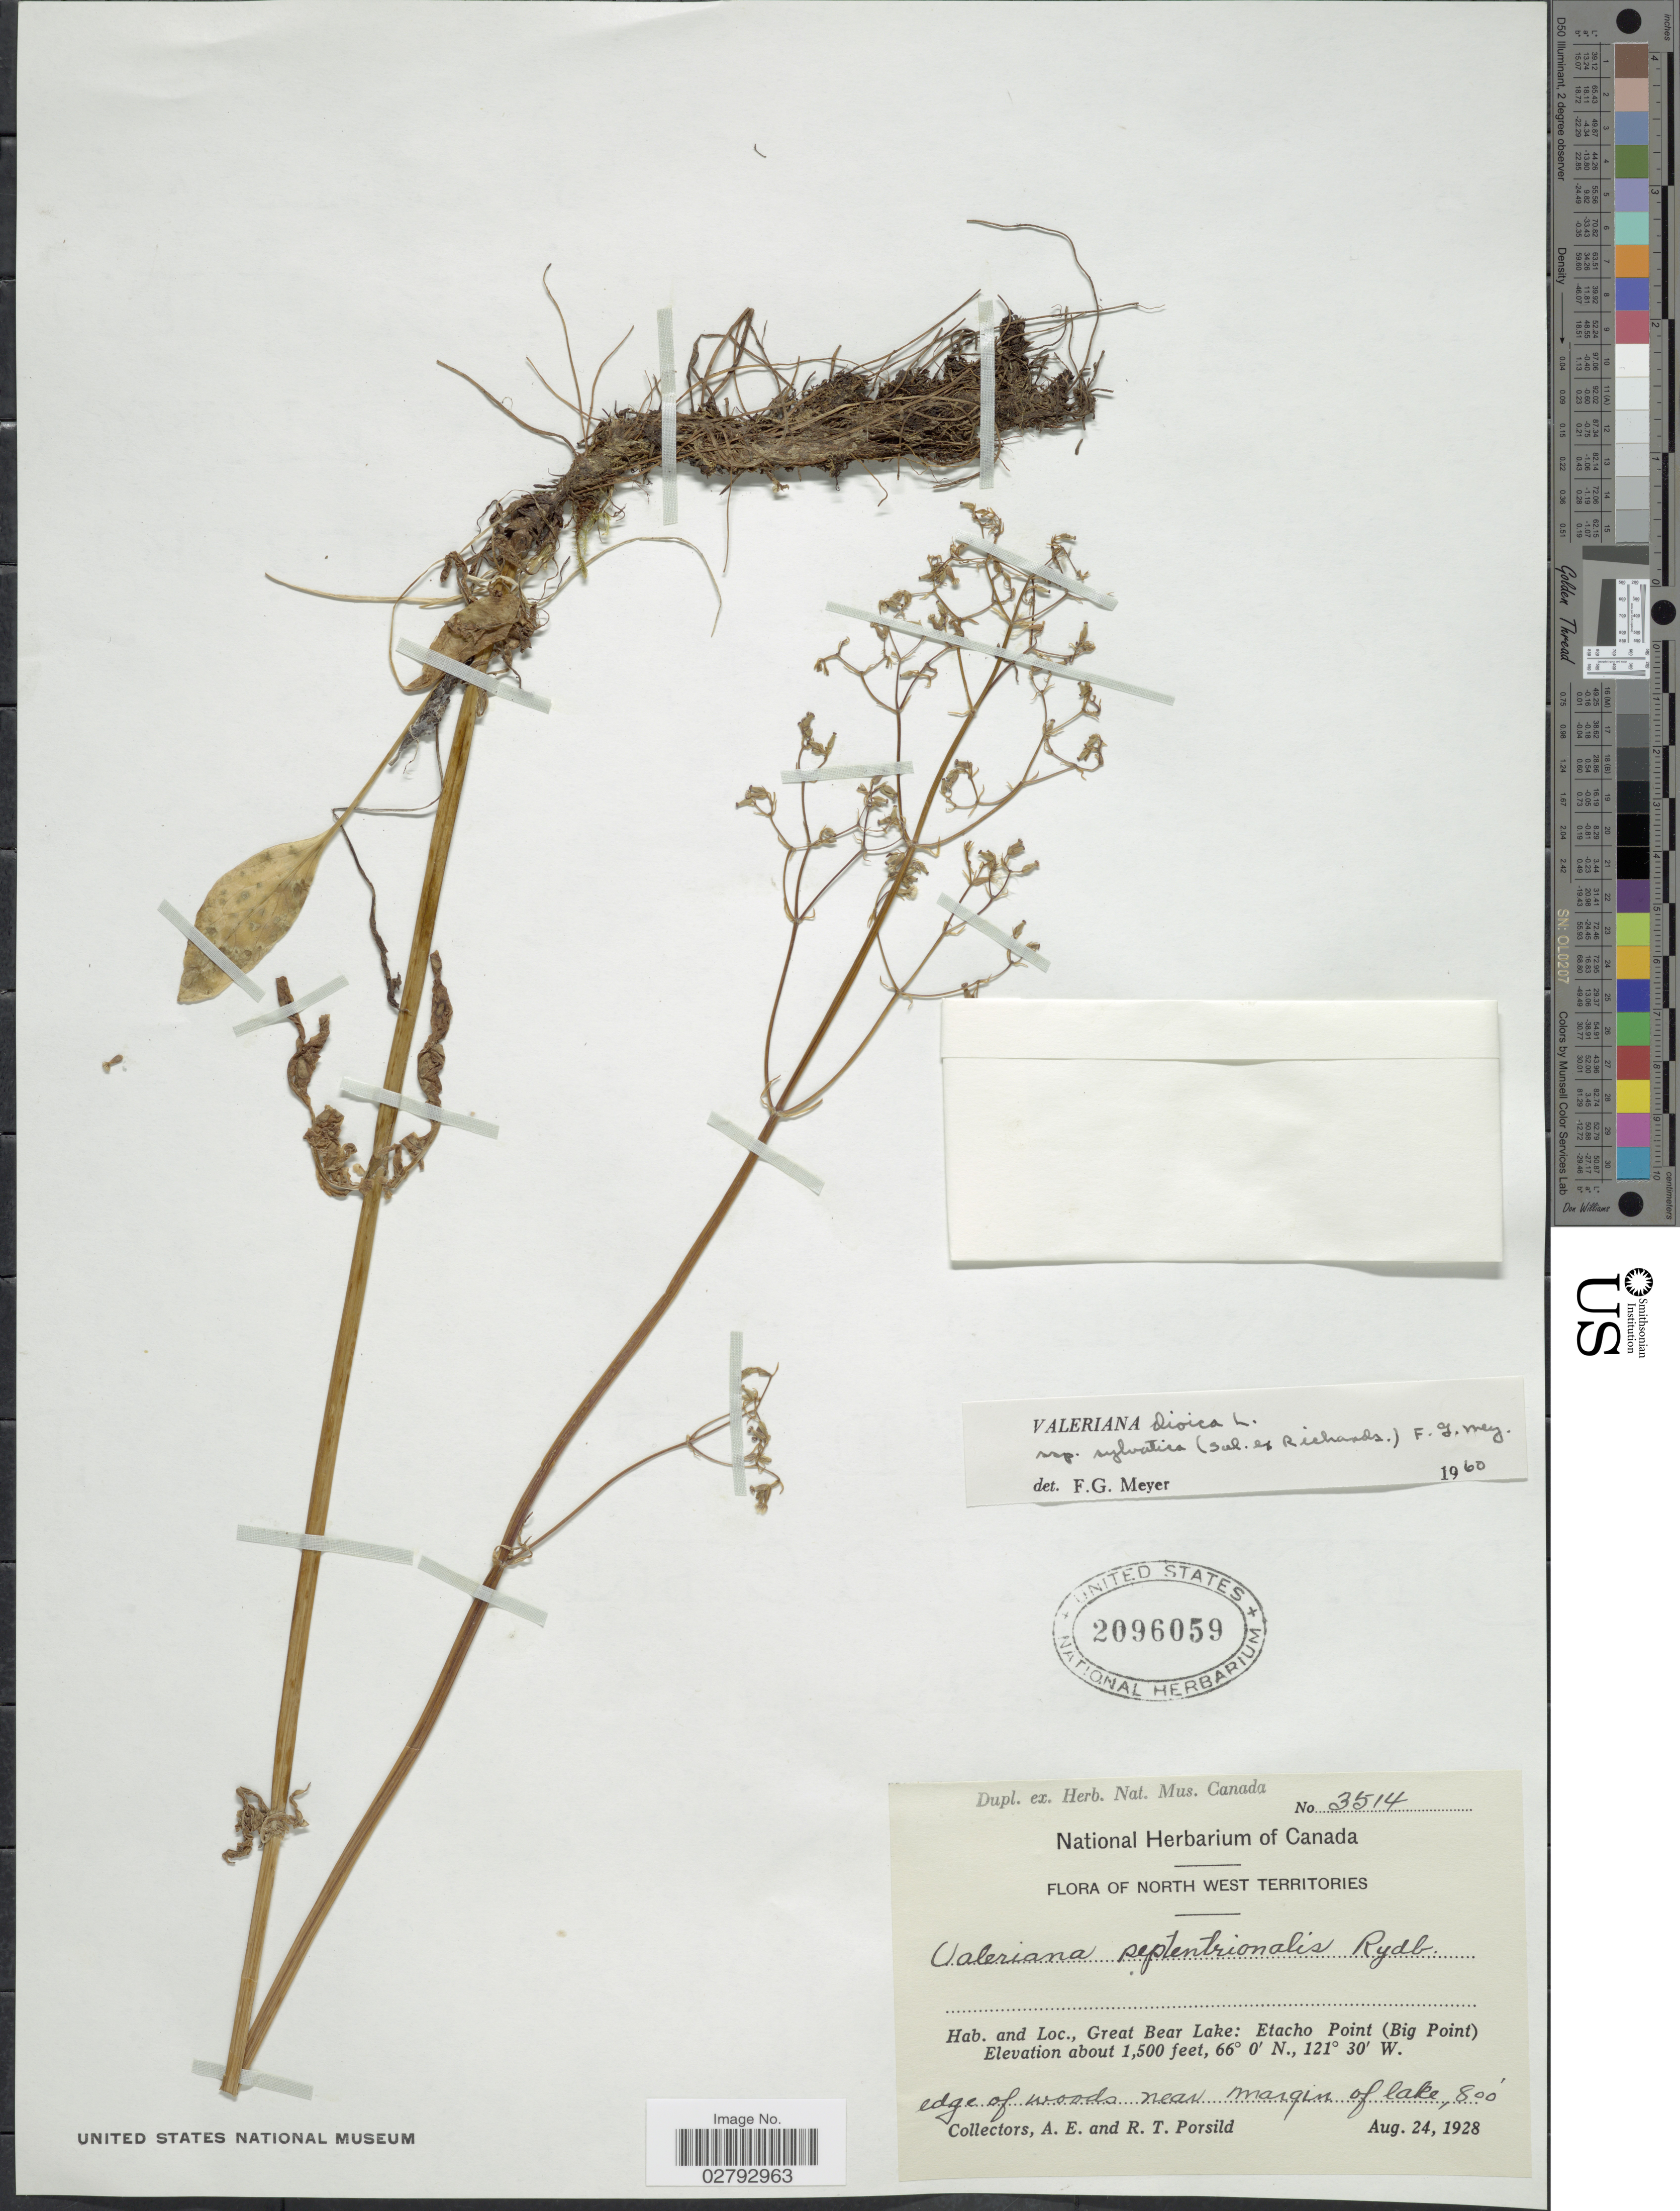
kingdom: Plantae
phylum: Tracheophyta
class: Magnoliopsida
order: Dipsacales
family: Caprifoliaceae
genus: Valeriana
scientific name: Valeriana dioica subsp. sylvatica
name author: (Sol. ex Richardson) F.G. Mey.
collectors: A. E. Porsild & R. T. Porsild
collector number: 3514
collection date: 1928-08-24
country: Canada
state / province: Northwest Territories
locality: Great Bear Lake: Etacho Point (Big Point), edge of woods near margin of lake.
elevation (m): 244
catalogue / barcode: US 2096059